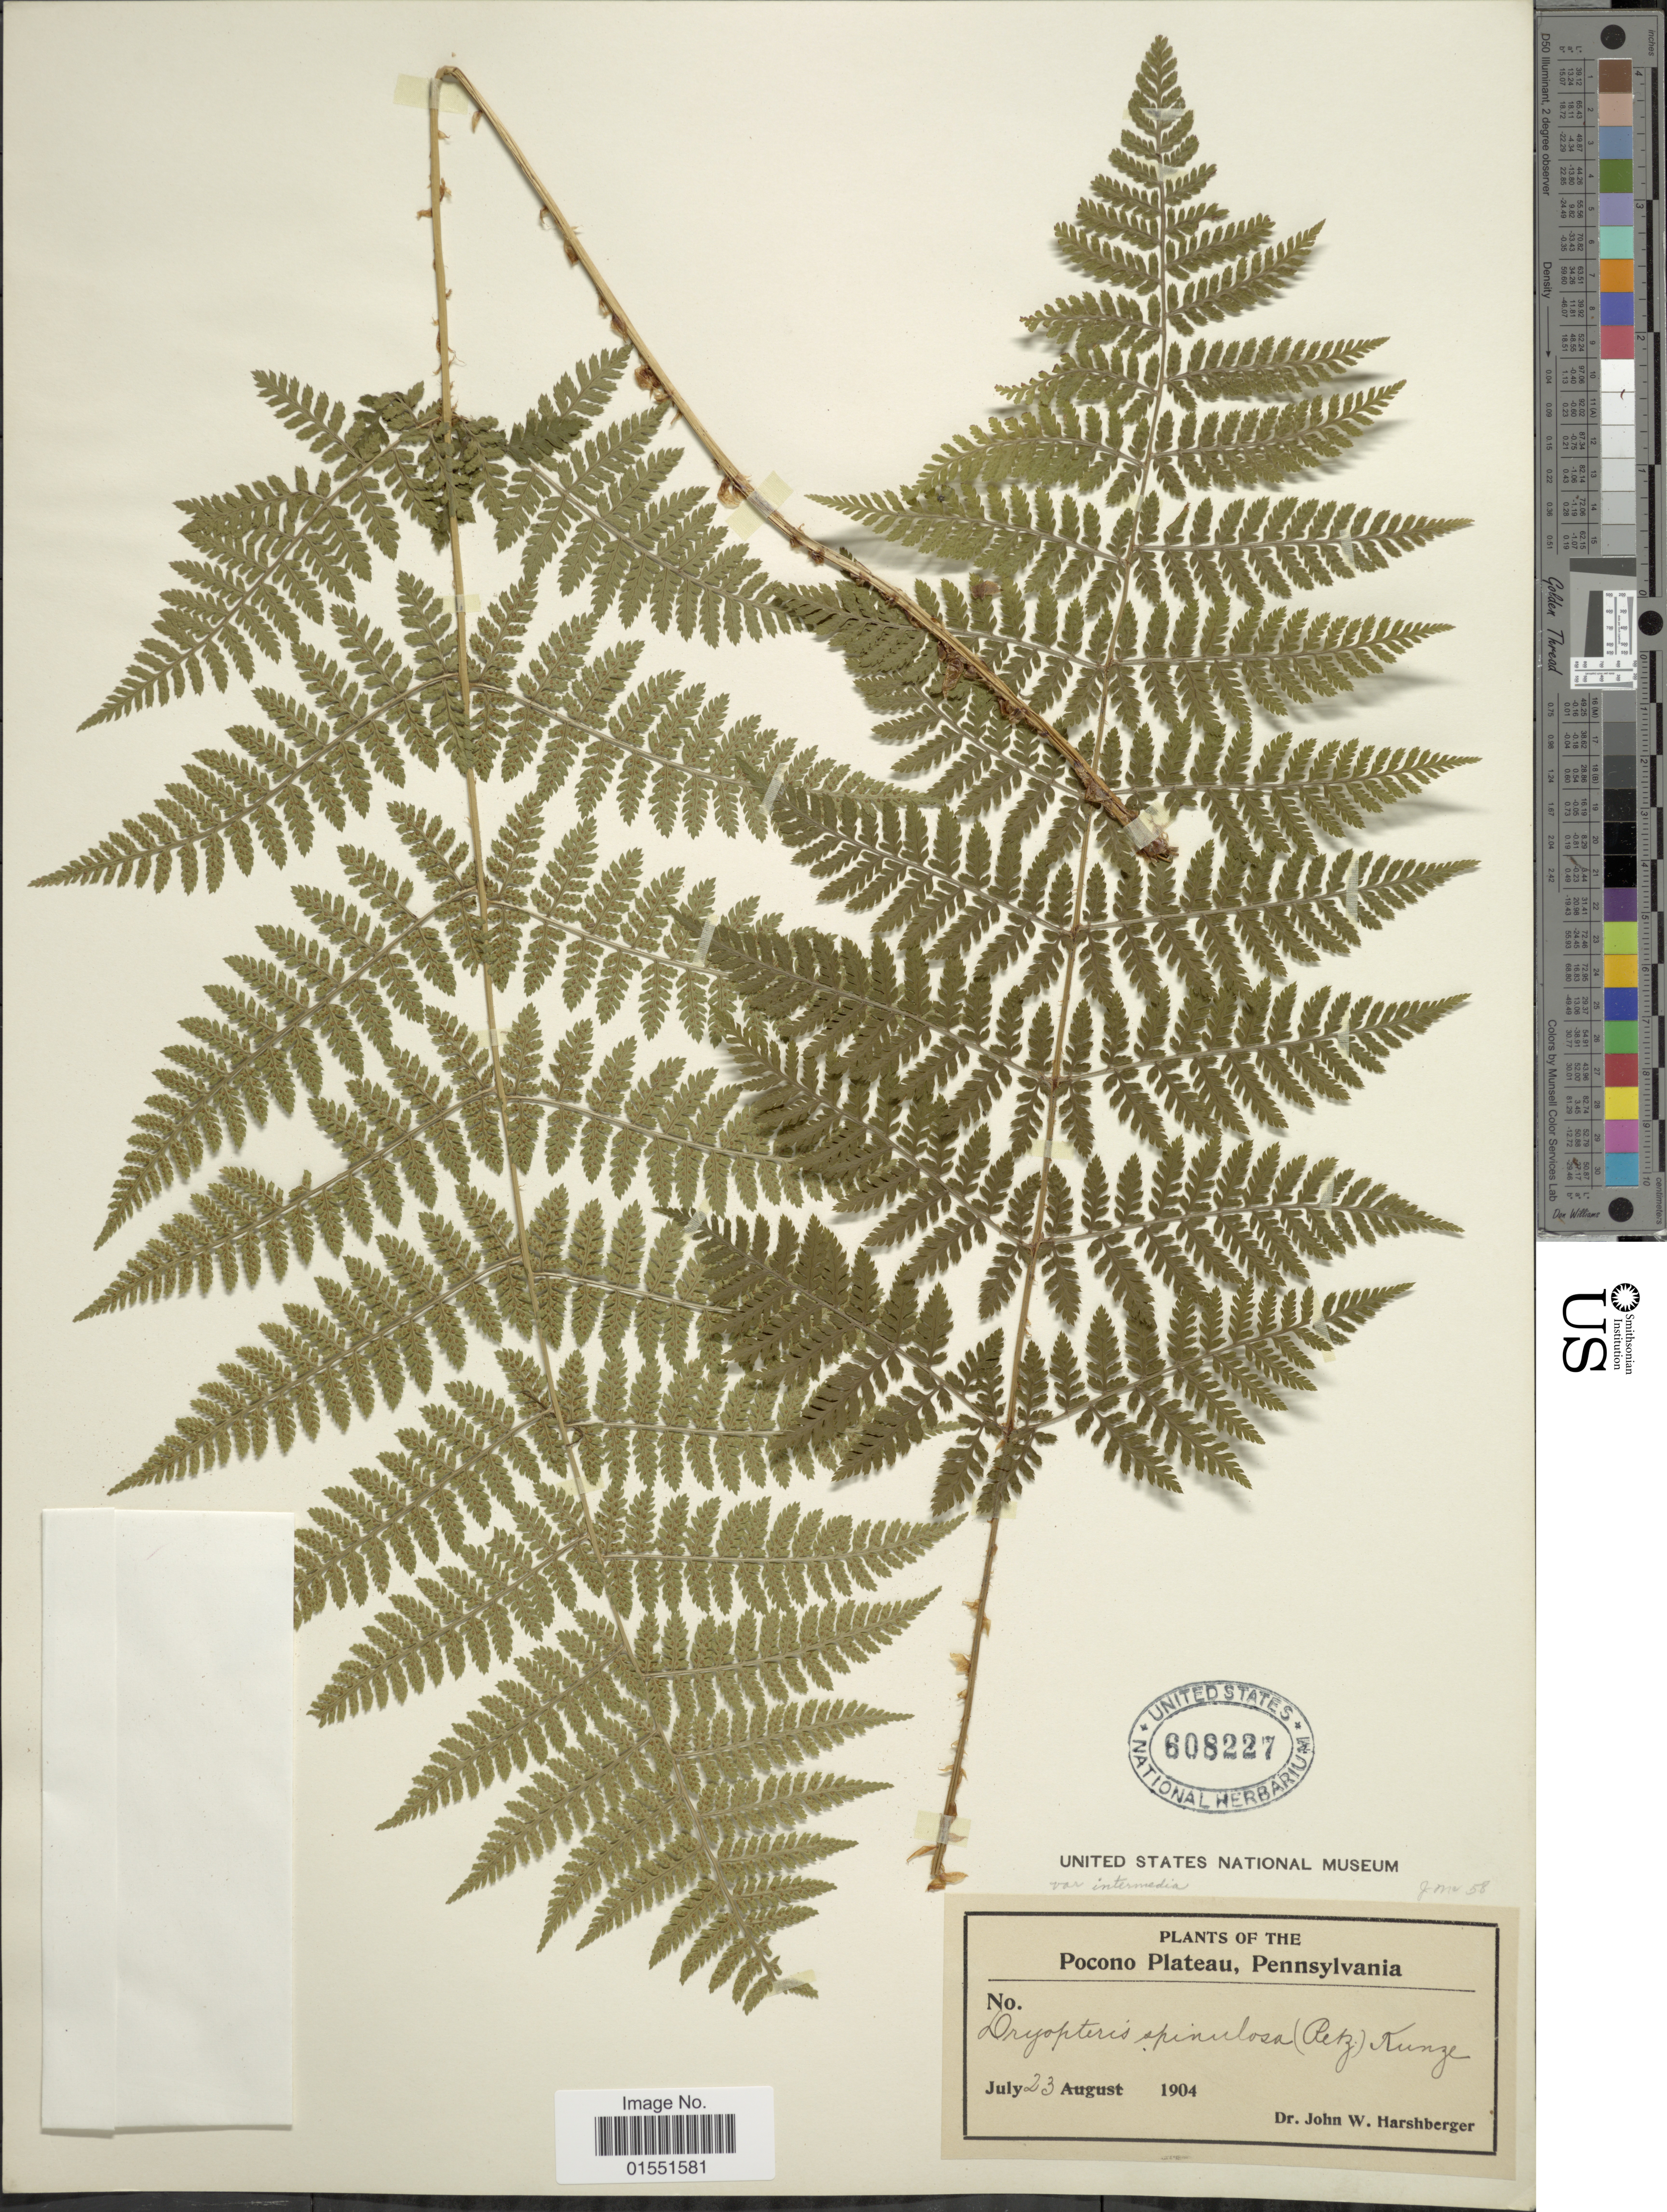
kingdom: Plantae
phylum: Tracheophyta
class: Polypodiopsida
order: Polypodiales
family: Dryopteridaceae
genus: Dryopteris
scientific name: Dryopteris intermedia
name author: (Muhl.) A. Gray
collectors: J. W. Harshberger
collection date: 1904-07-23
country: United States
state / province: Pennsylvania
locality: Pocono Plateau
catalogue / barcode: US 608227